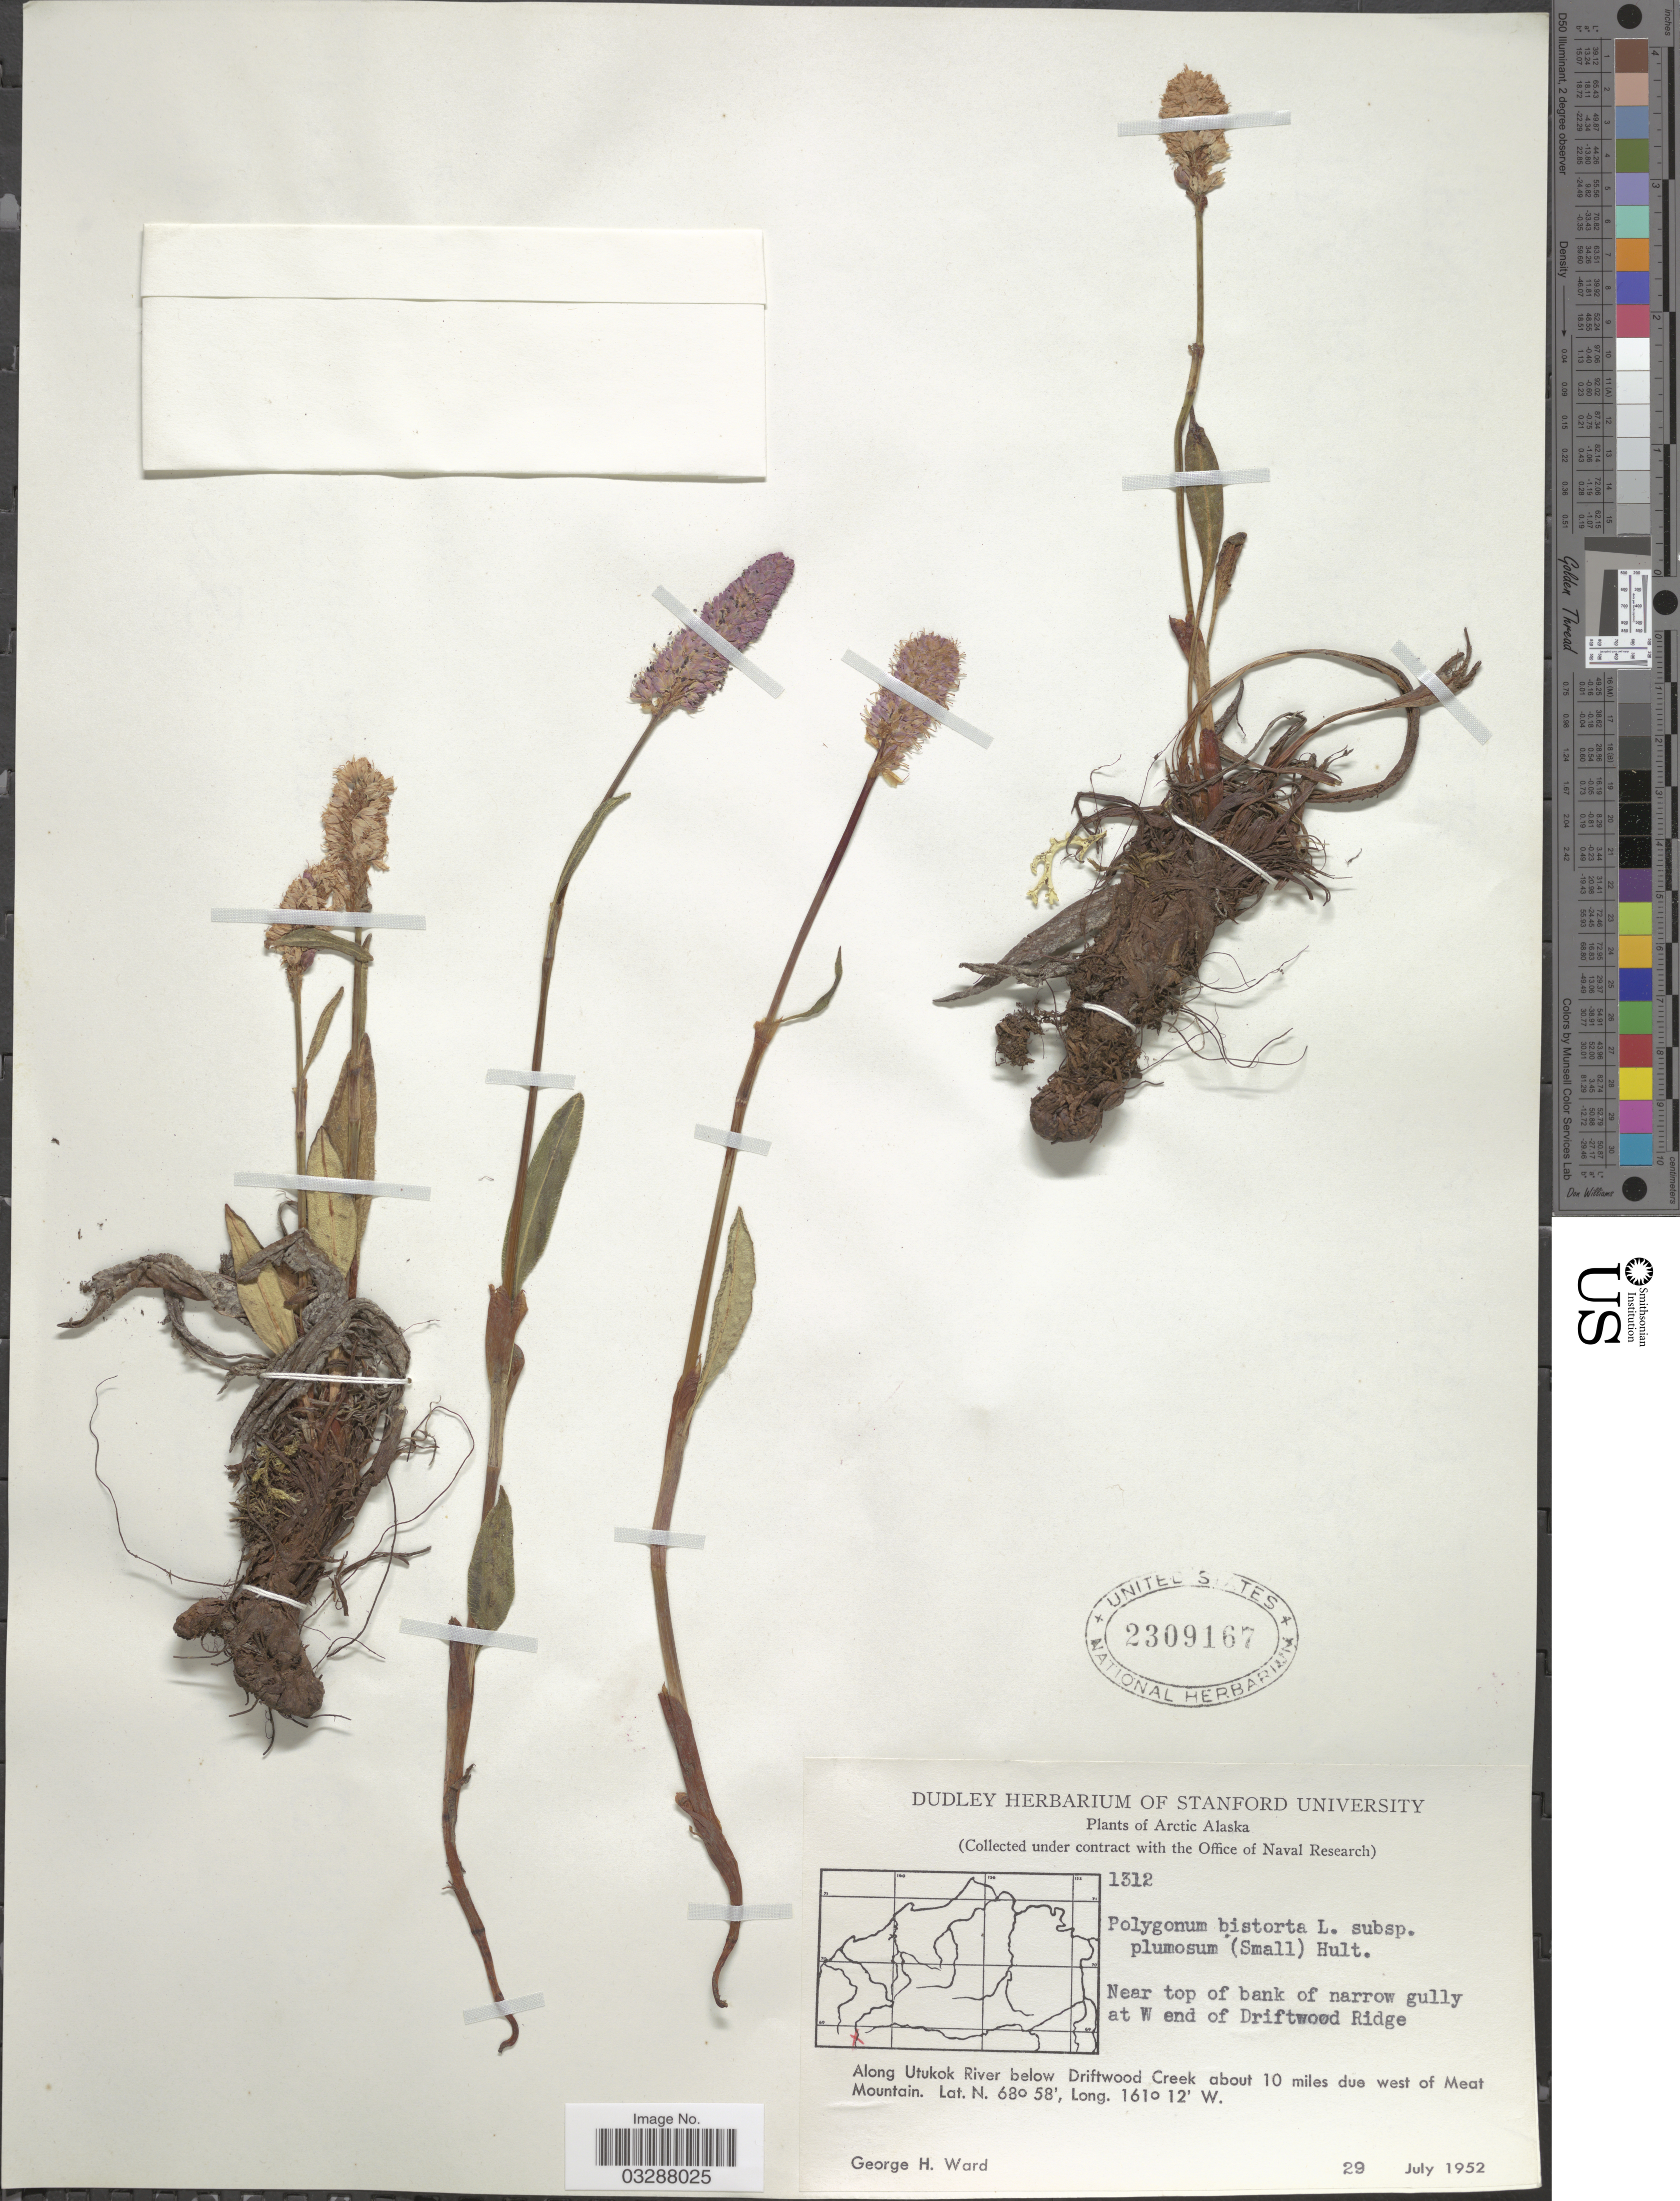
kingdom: Plantae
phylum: Tracheophyta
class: Magnoliopsida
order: Caryophyllales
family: Polygonaceae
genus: Bistorta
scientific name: Bistorta plumosa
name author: (Small) Greene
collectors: G. H. Ward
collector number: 1312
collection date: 1952-07-29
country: United States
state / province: Alaska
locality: Arctic Alaska, Near top of bank of narrow gully at W end of Driftwood Ridge, Along Utukok River below Driftwood Creek about 10 miles due west of Meat Mountain.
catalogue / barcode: US 2309167